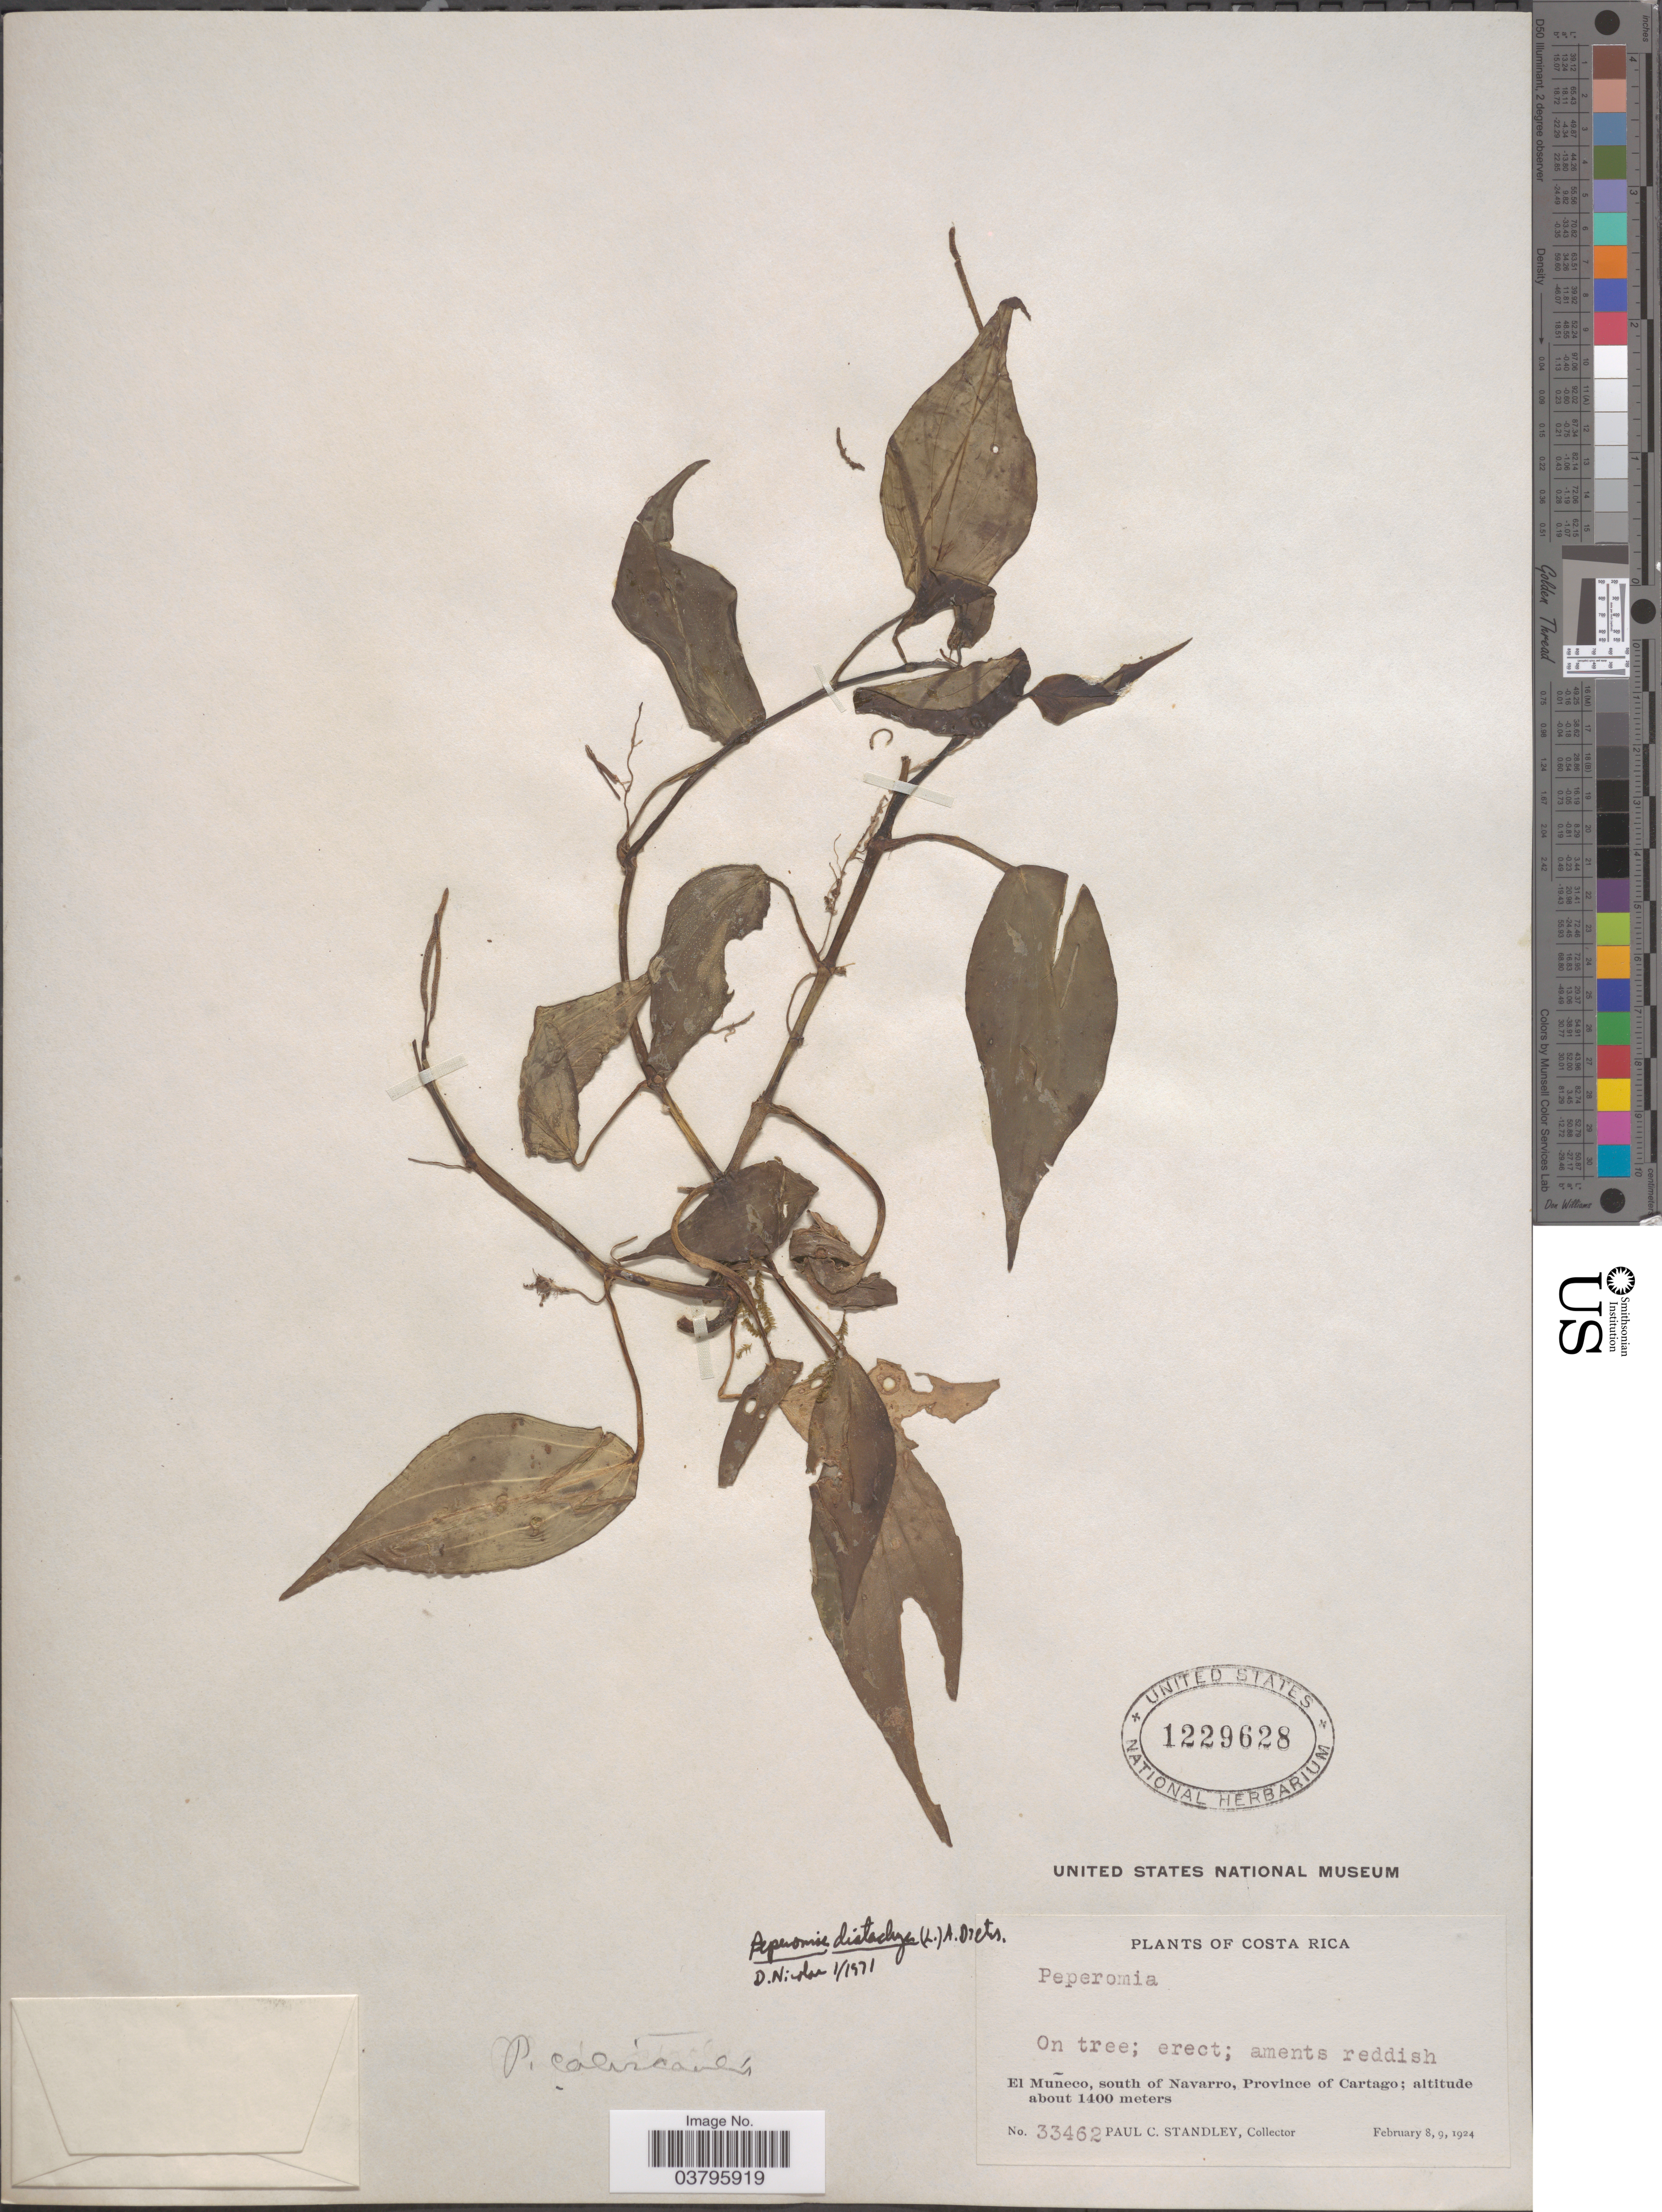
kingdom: Plantae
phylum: Tracheophyta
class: Magnoliopsida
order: Piperales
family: Piperaceae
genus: Peperomia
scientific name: Peperomia distachya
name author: (L.) A. Dietr.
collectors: P. C. Standley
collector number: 33462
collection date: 1924-02-08/1924-02-09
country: Costa Rica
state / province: Cartago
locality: El Muñeco, south of Navarro.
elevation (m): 1400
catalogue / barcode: US 1229628